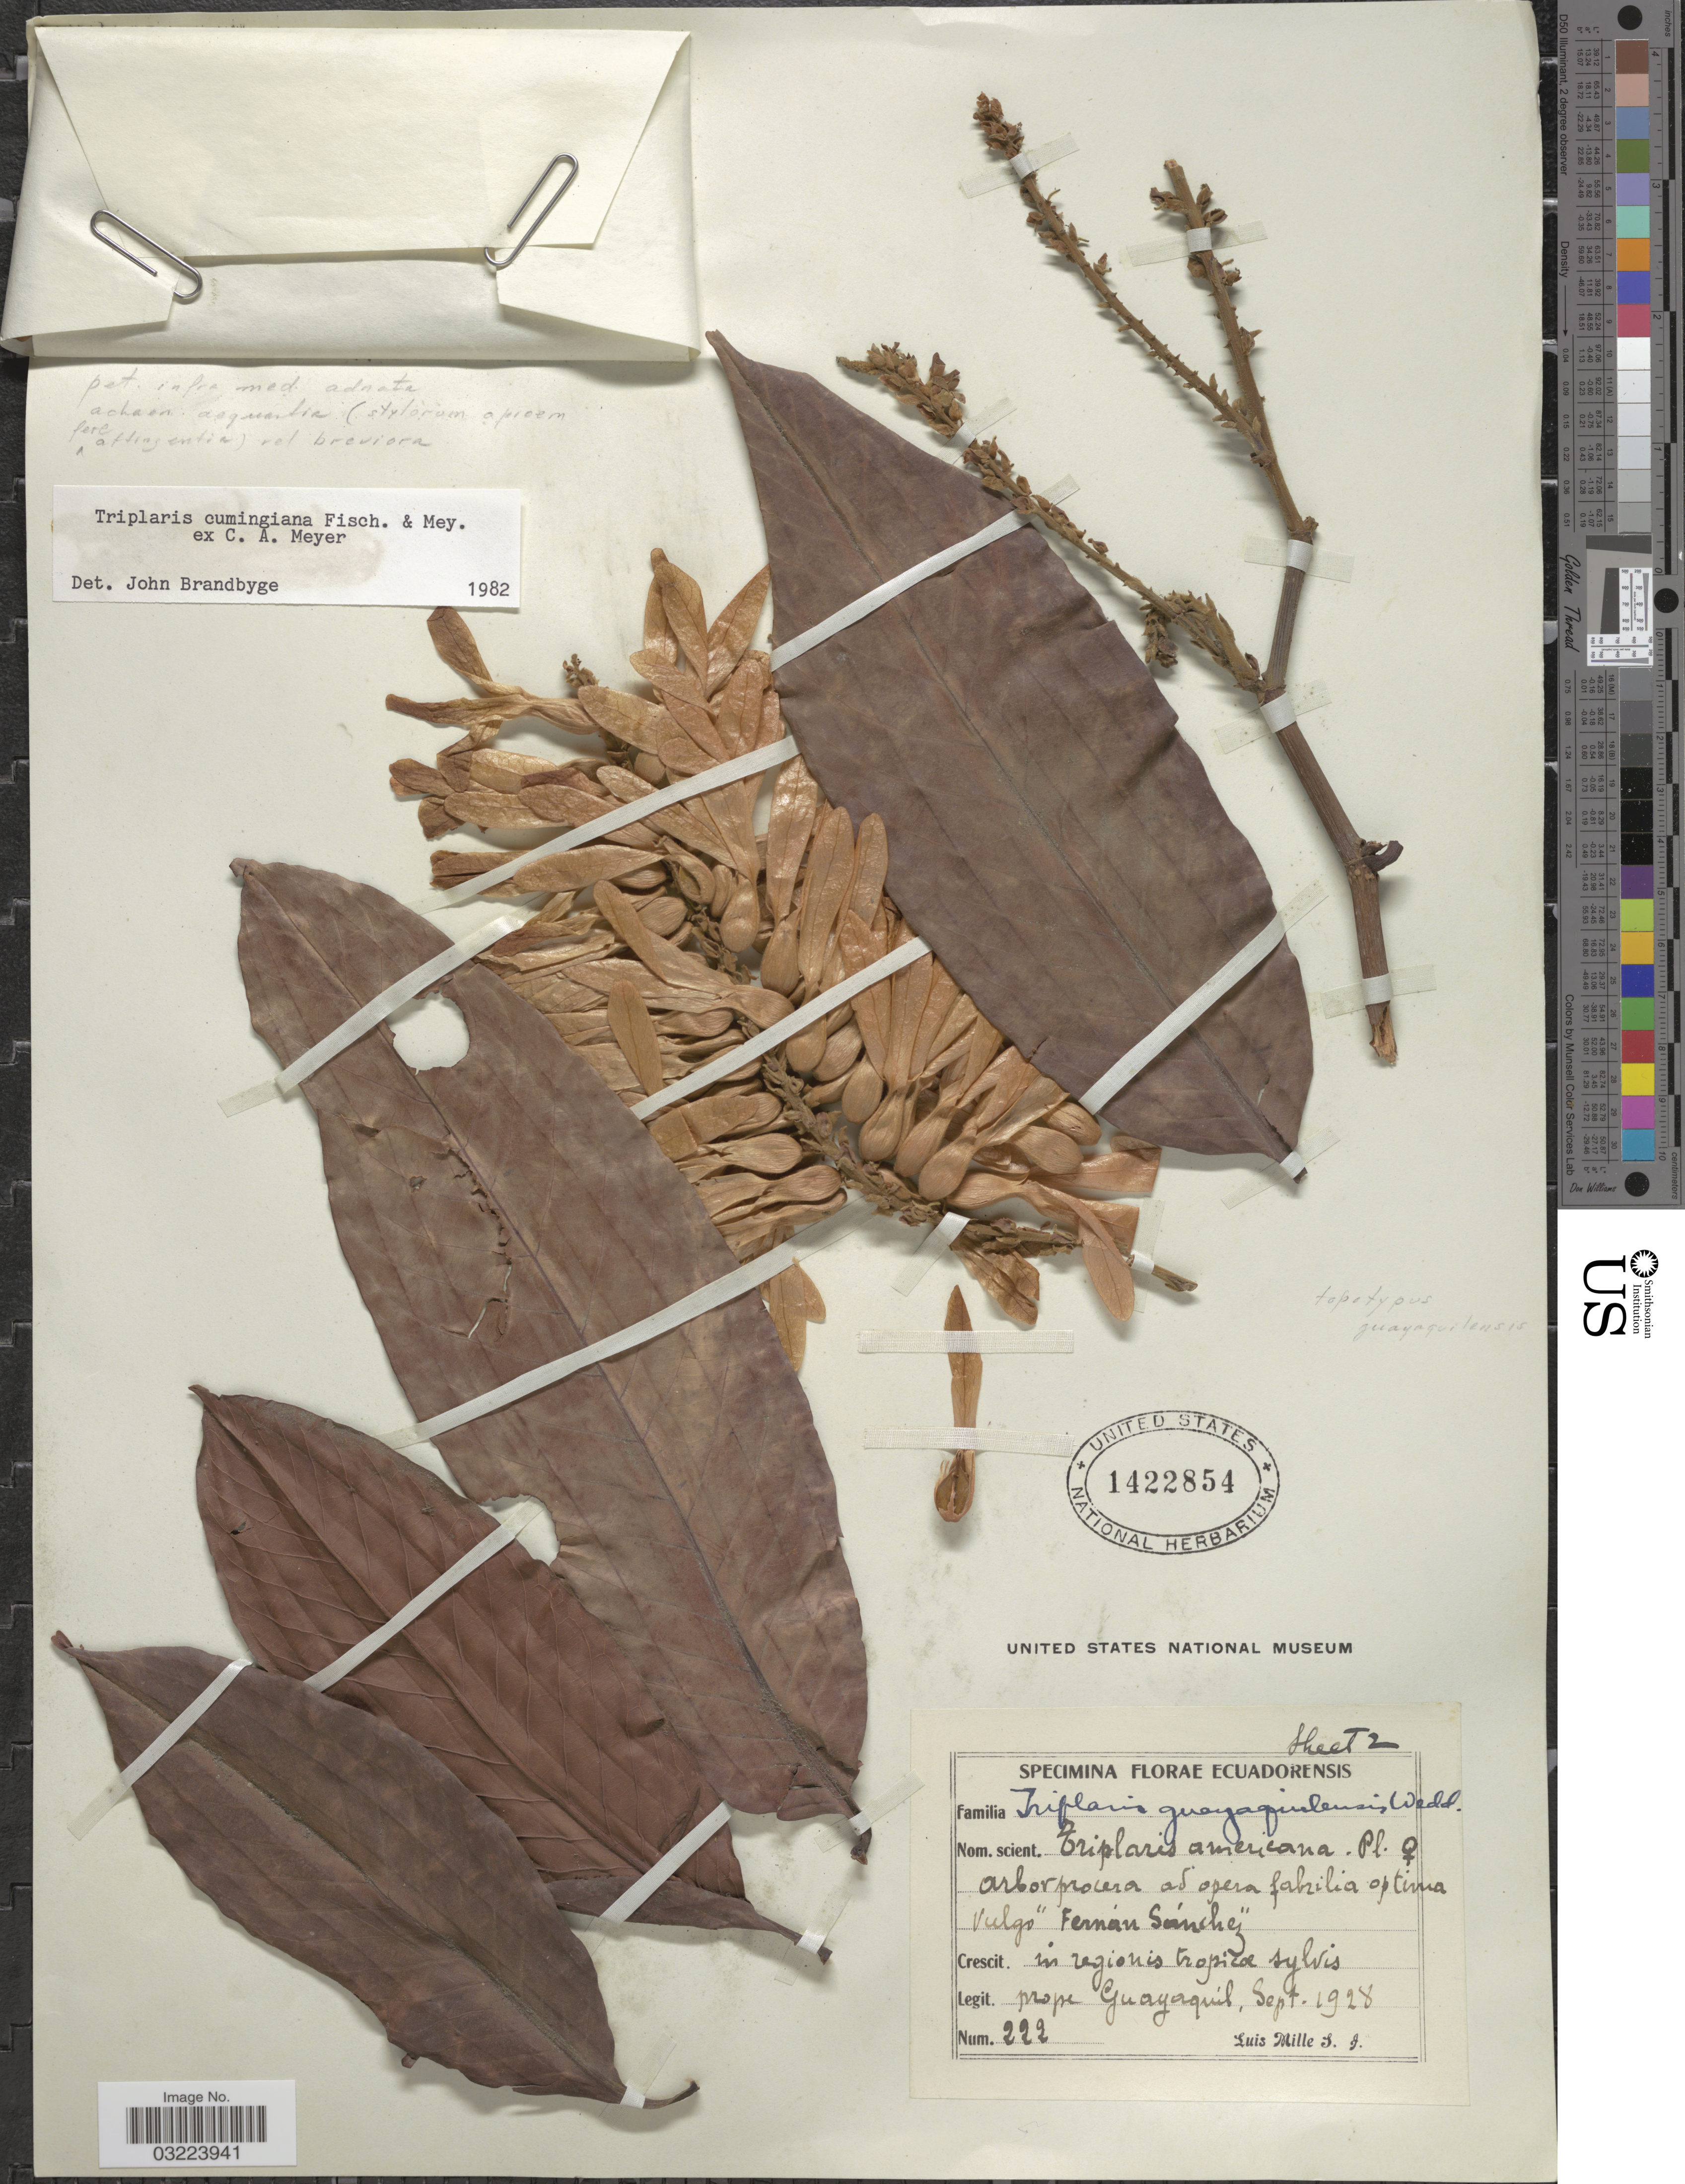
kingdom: Plantae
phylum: Tracheophyta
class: Magnoliopsida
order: Caryophyllales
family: Polygonaceae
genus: Triplaris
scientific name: Triplaris cumingiana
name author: Fisch. & C.A. Mey. ex C.A. Mey.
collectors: L. Mille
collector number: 222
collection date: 1928-09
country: Ecuador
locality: Prope Guayaquil.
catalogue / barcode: US 1422854